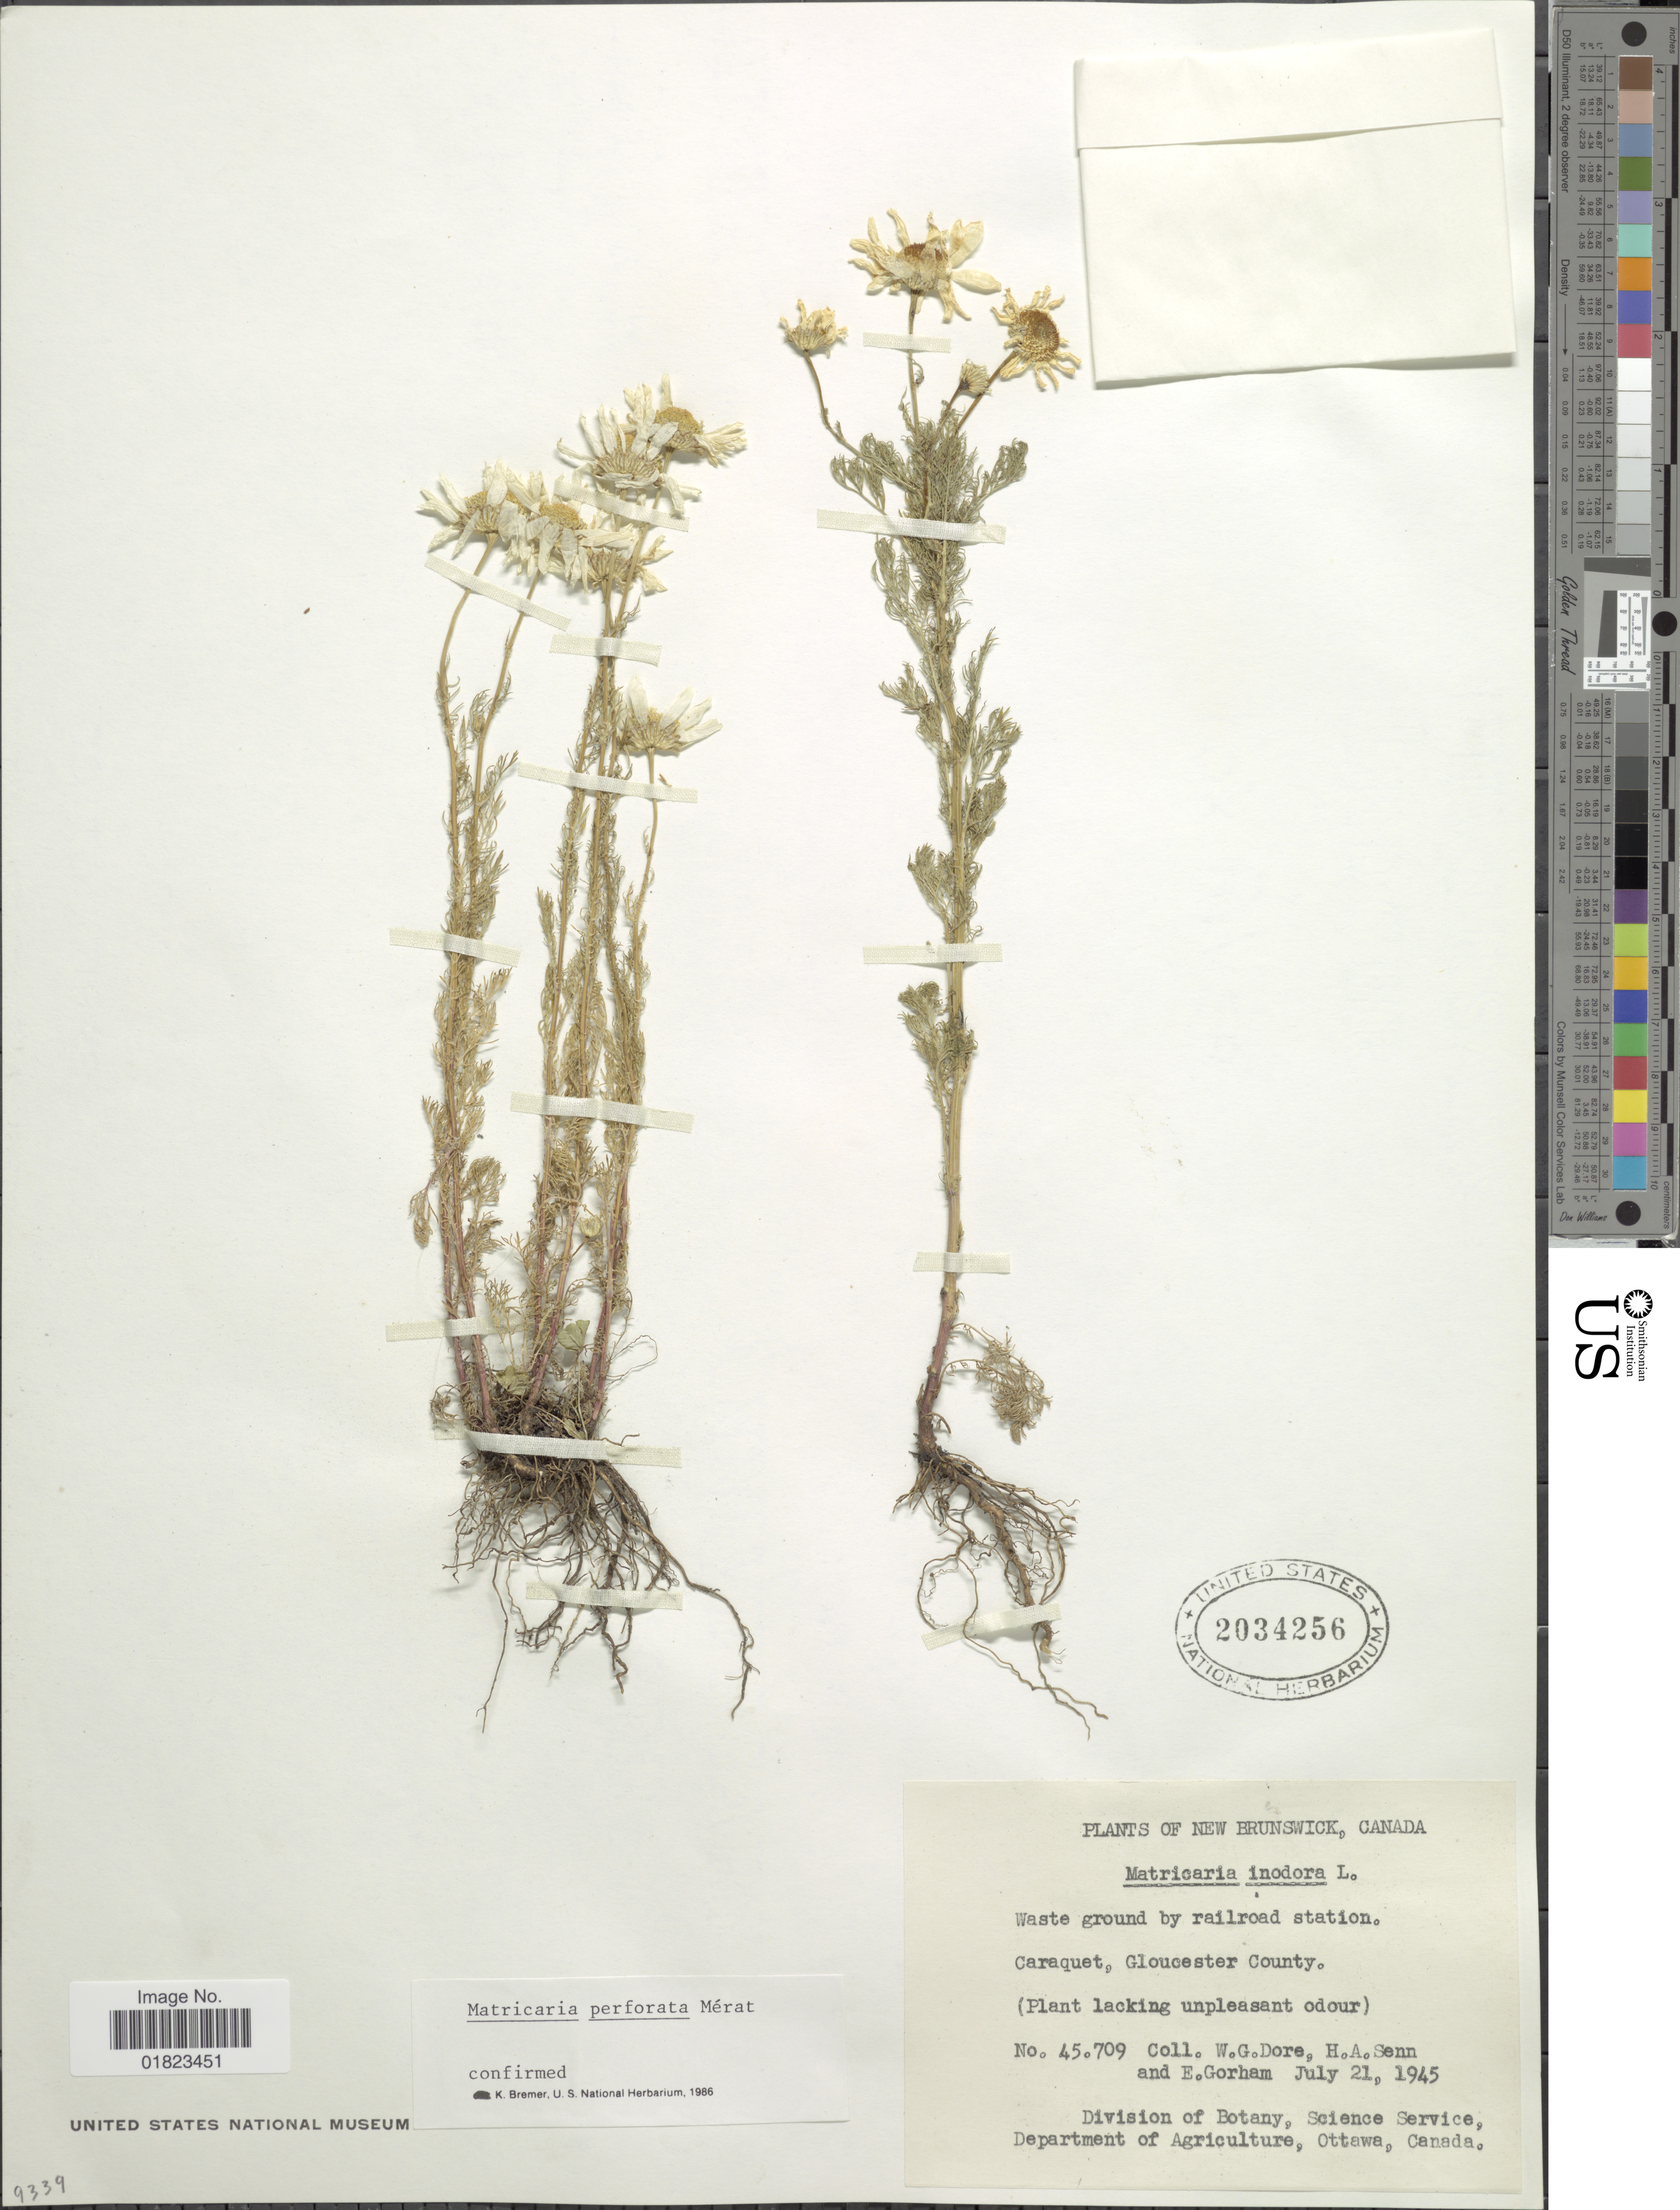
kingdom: Plantae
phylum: Tracheophyta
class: Magnoliopsida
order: Asterales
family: Asteraceae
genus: Tripleurospermum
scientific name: Tripleurospermum perforatum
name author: (Mérat) Laínz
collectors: W. Dore, H. Senn & E. Gorham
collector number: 45709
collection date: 1945-07-21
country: Canada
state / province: New Brunswick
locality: New Brunswick, Canada. Waste ground by railroad station. Caraquet, Gloucester County.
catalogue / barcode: US 2034256